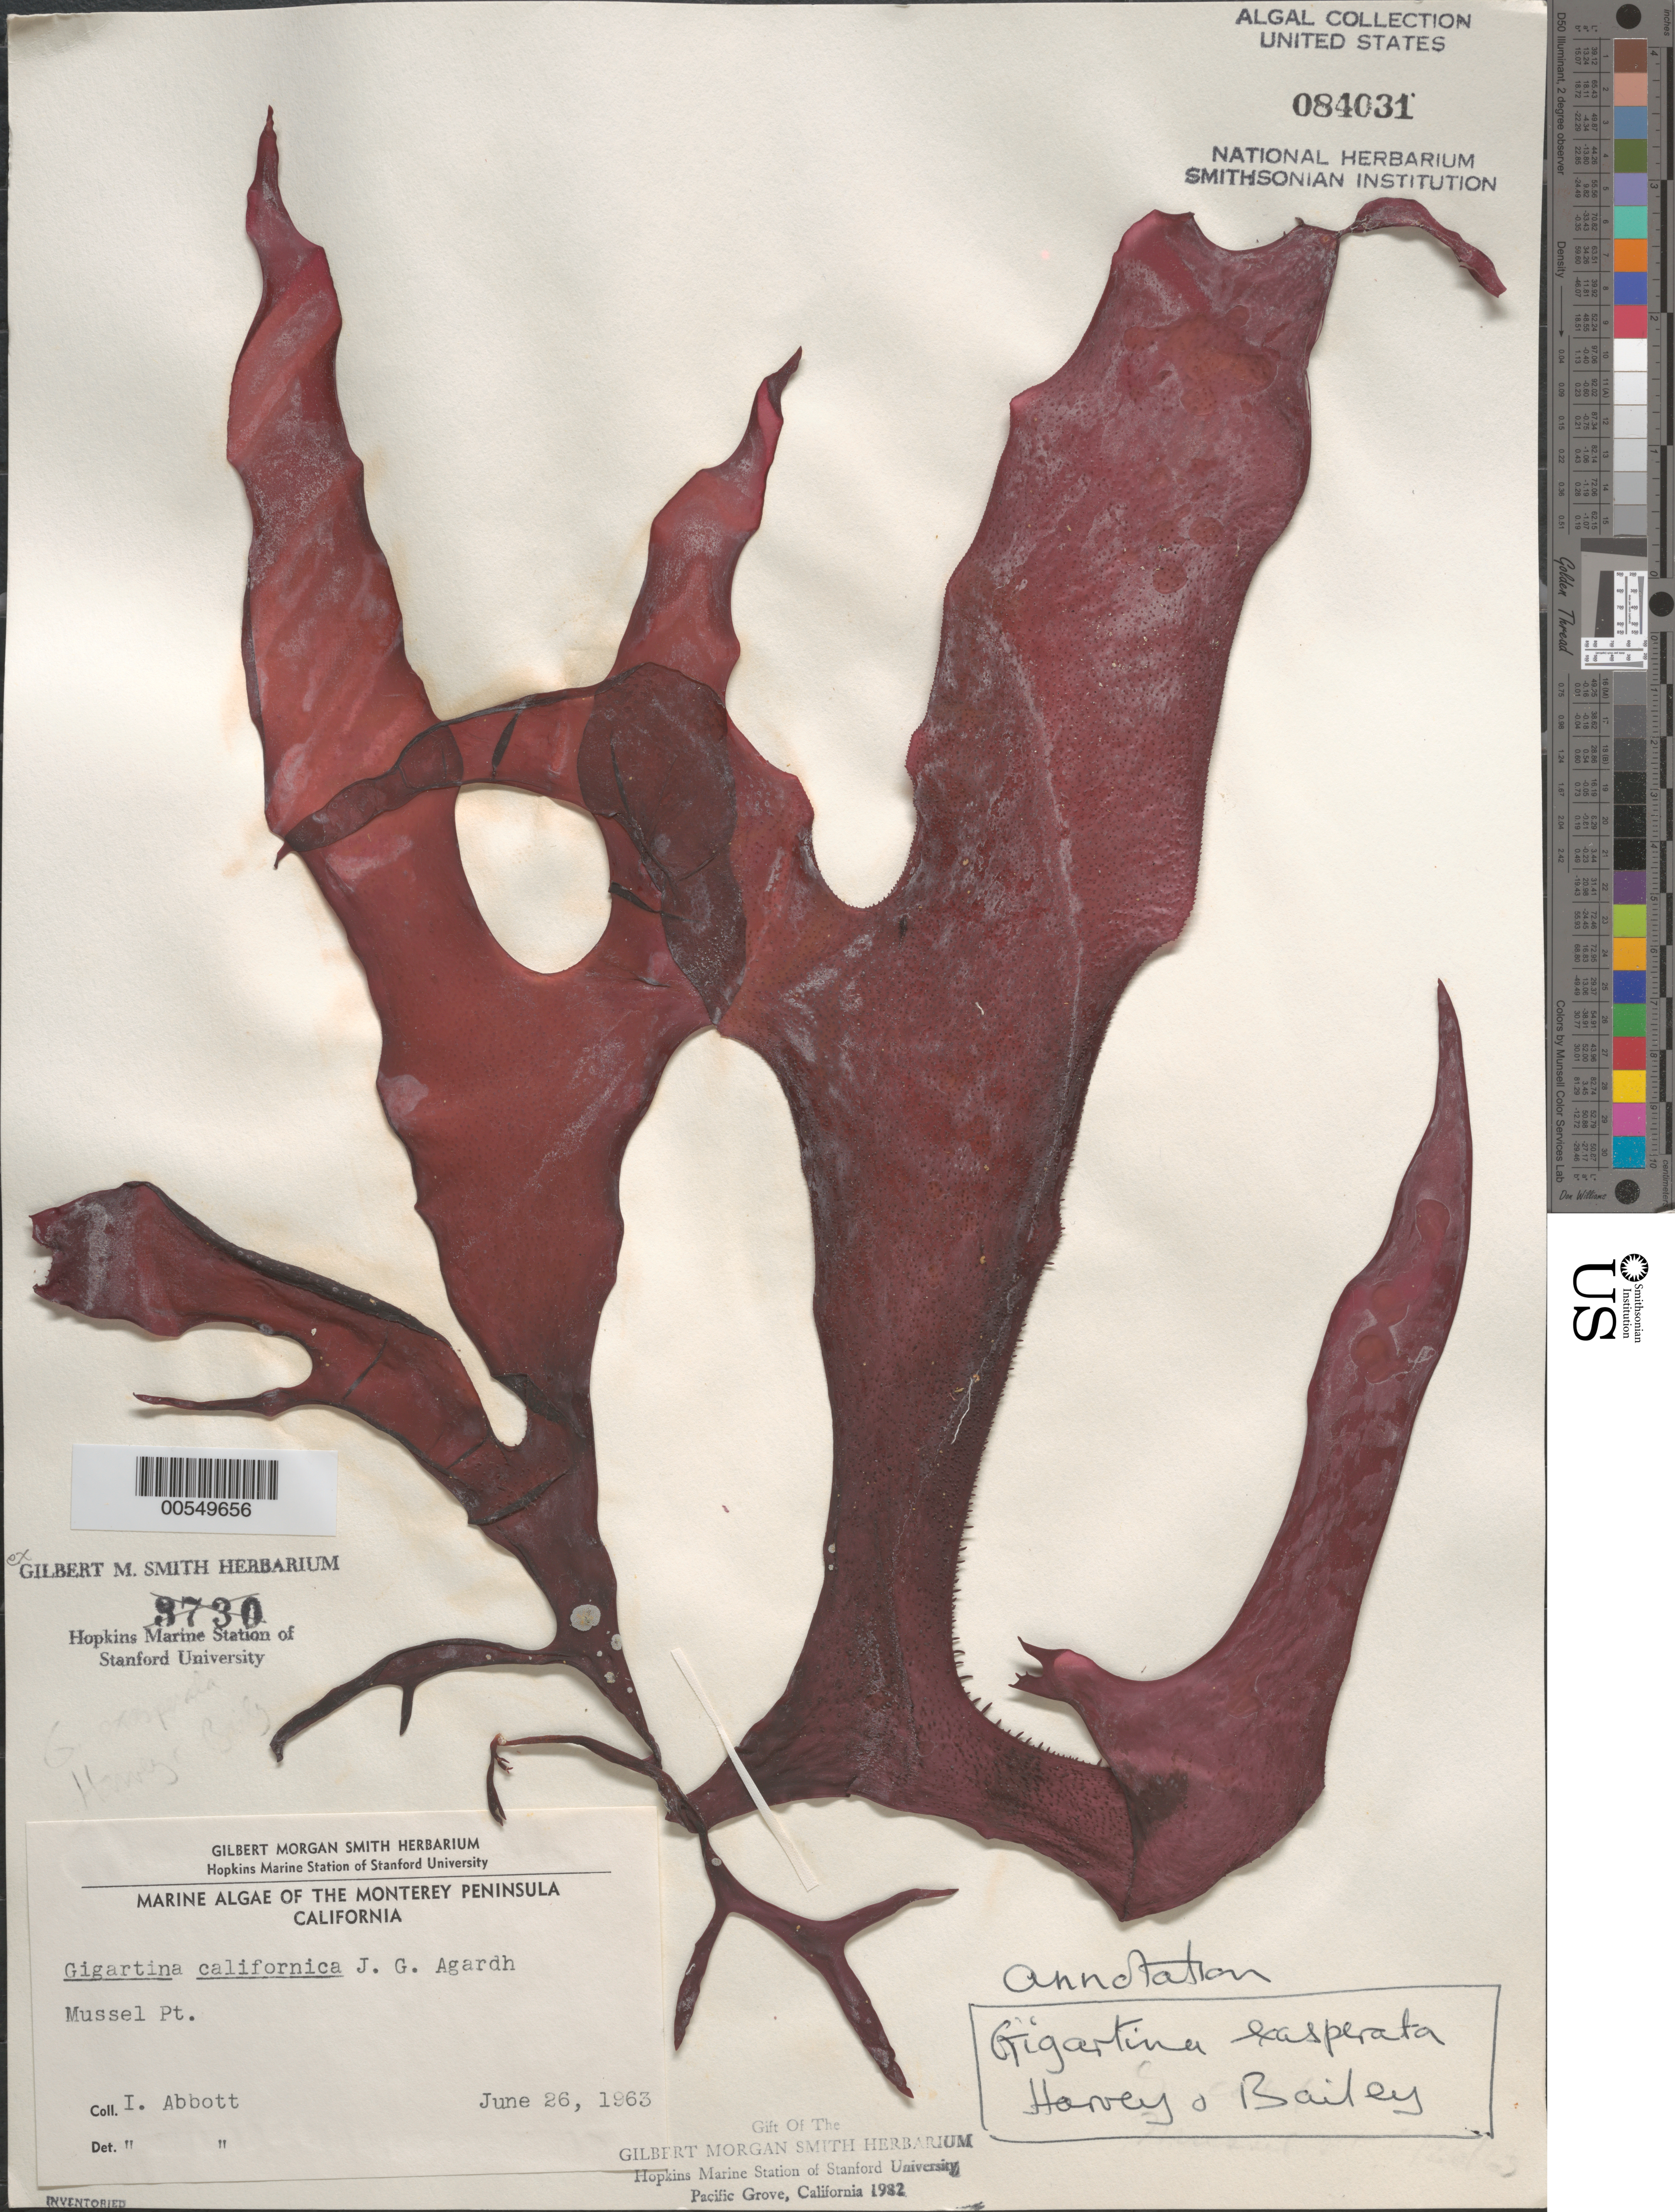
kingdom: Plantae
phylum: Rhodophyta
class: Florideophyceae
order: Gigartinales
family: Gigartinaceae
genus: Chondracanthus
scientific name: Chondracanthus exasperatus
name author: (Harv. & J. Bailey) J.R. Hughey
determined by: Algae name updating Project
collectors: I. A. Abbott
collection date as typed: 26 Jun 1963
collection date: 1963-06-26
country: United States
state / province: California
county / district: Monterey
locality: Mussel Point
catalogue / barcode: US 84031